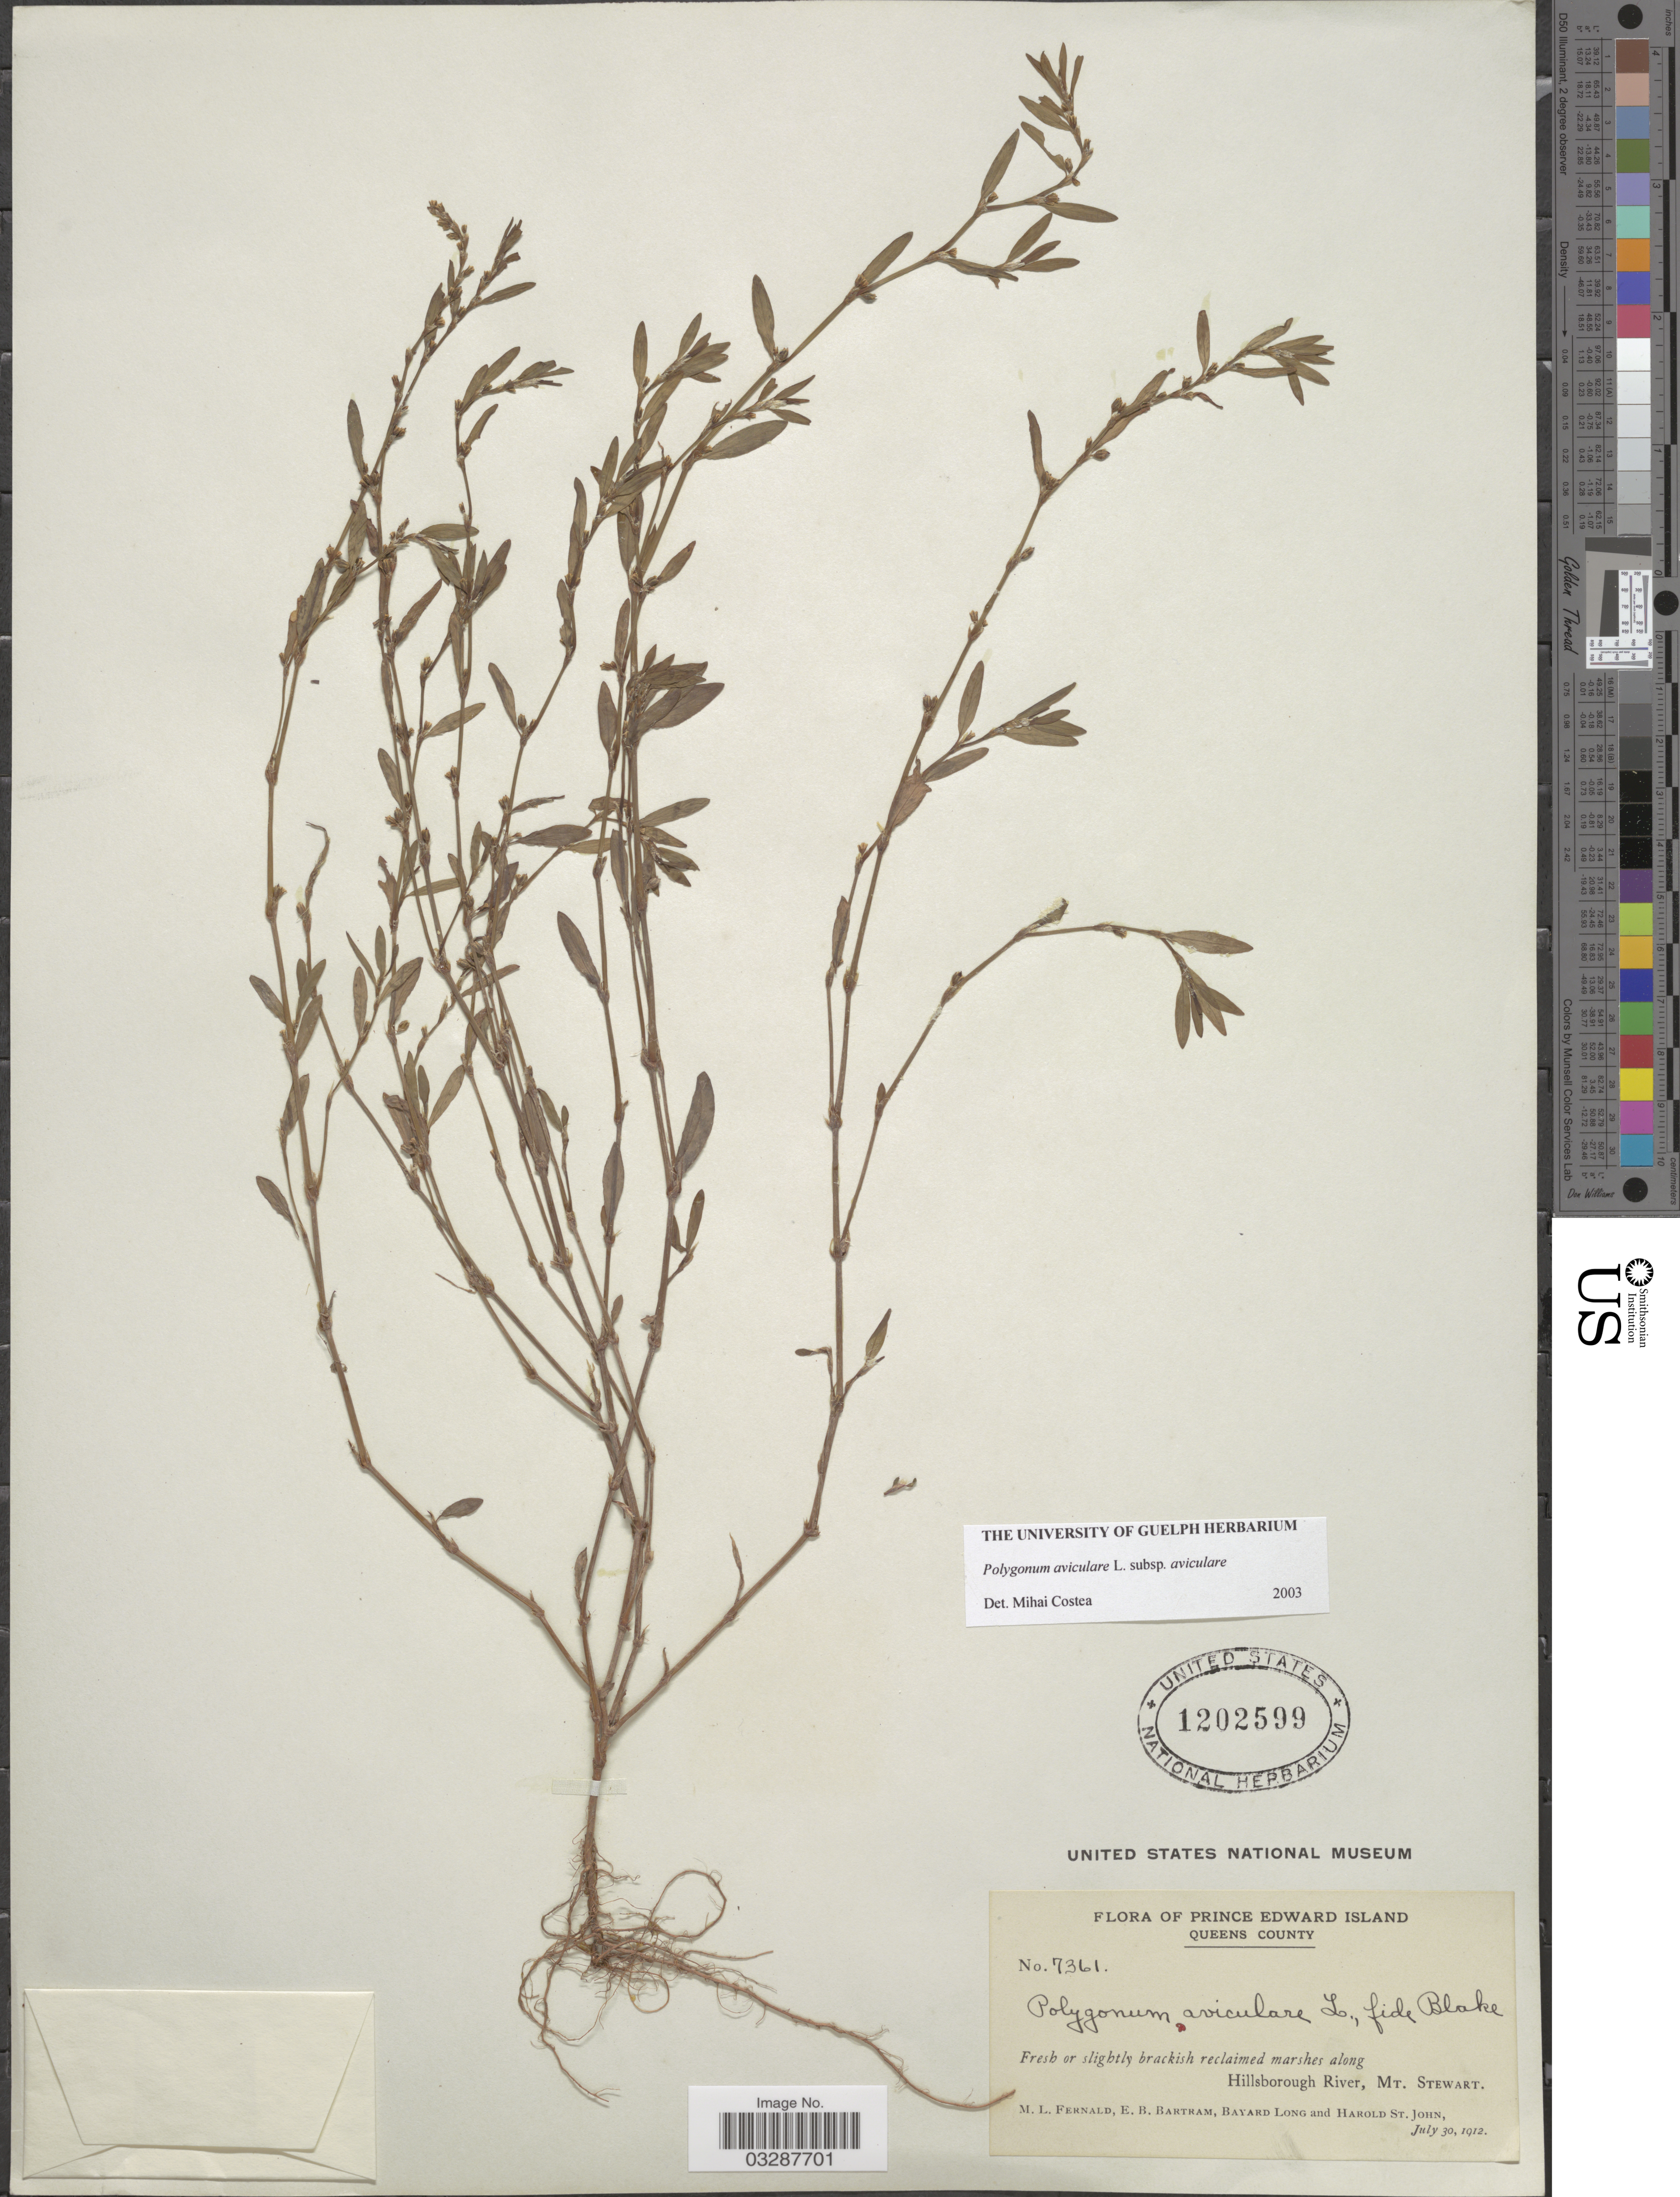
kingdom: Plantae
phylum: Tracheophyta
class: Magnoliopsida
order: Caryophyllales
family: Polygonaceae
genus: Polygonum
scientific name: Polygonum aviculare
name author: L.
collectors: M. L. Fernald, E. B. Bartram, B. Long & H. St. John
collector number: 7361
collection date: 1912-07-30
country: Canada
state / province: Prince Edward Island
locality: Queens County. Fresh or slightly brackish reclaimed marshes along Hillsborough River, Mt. Stewart.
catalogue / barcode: US 1202599